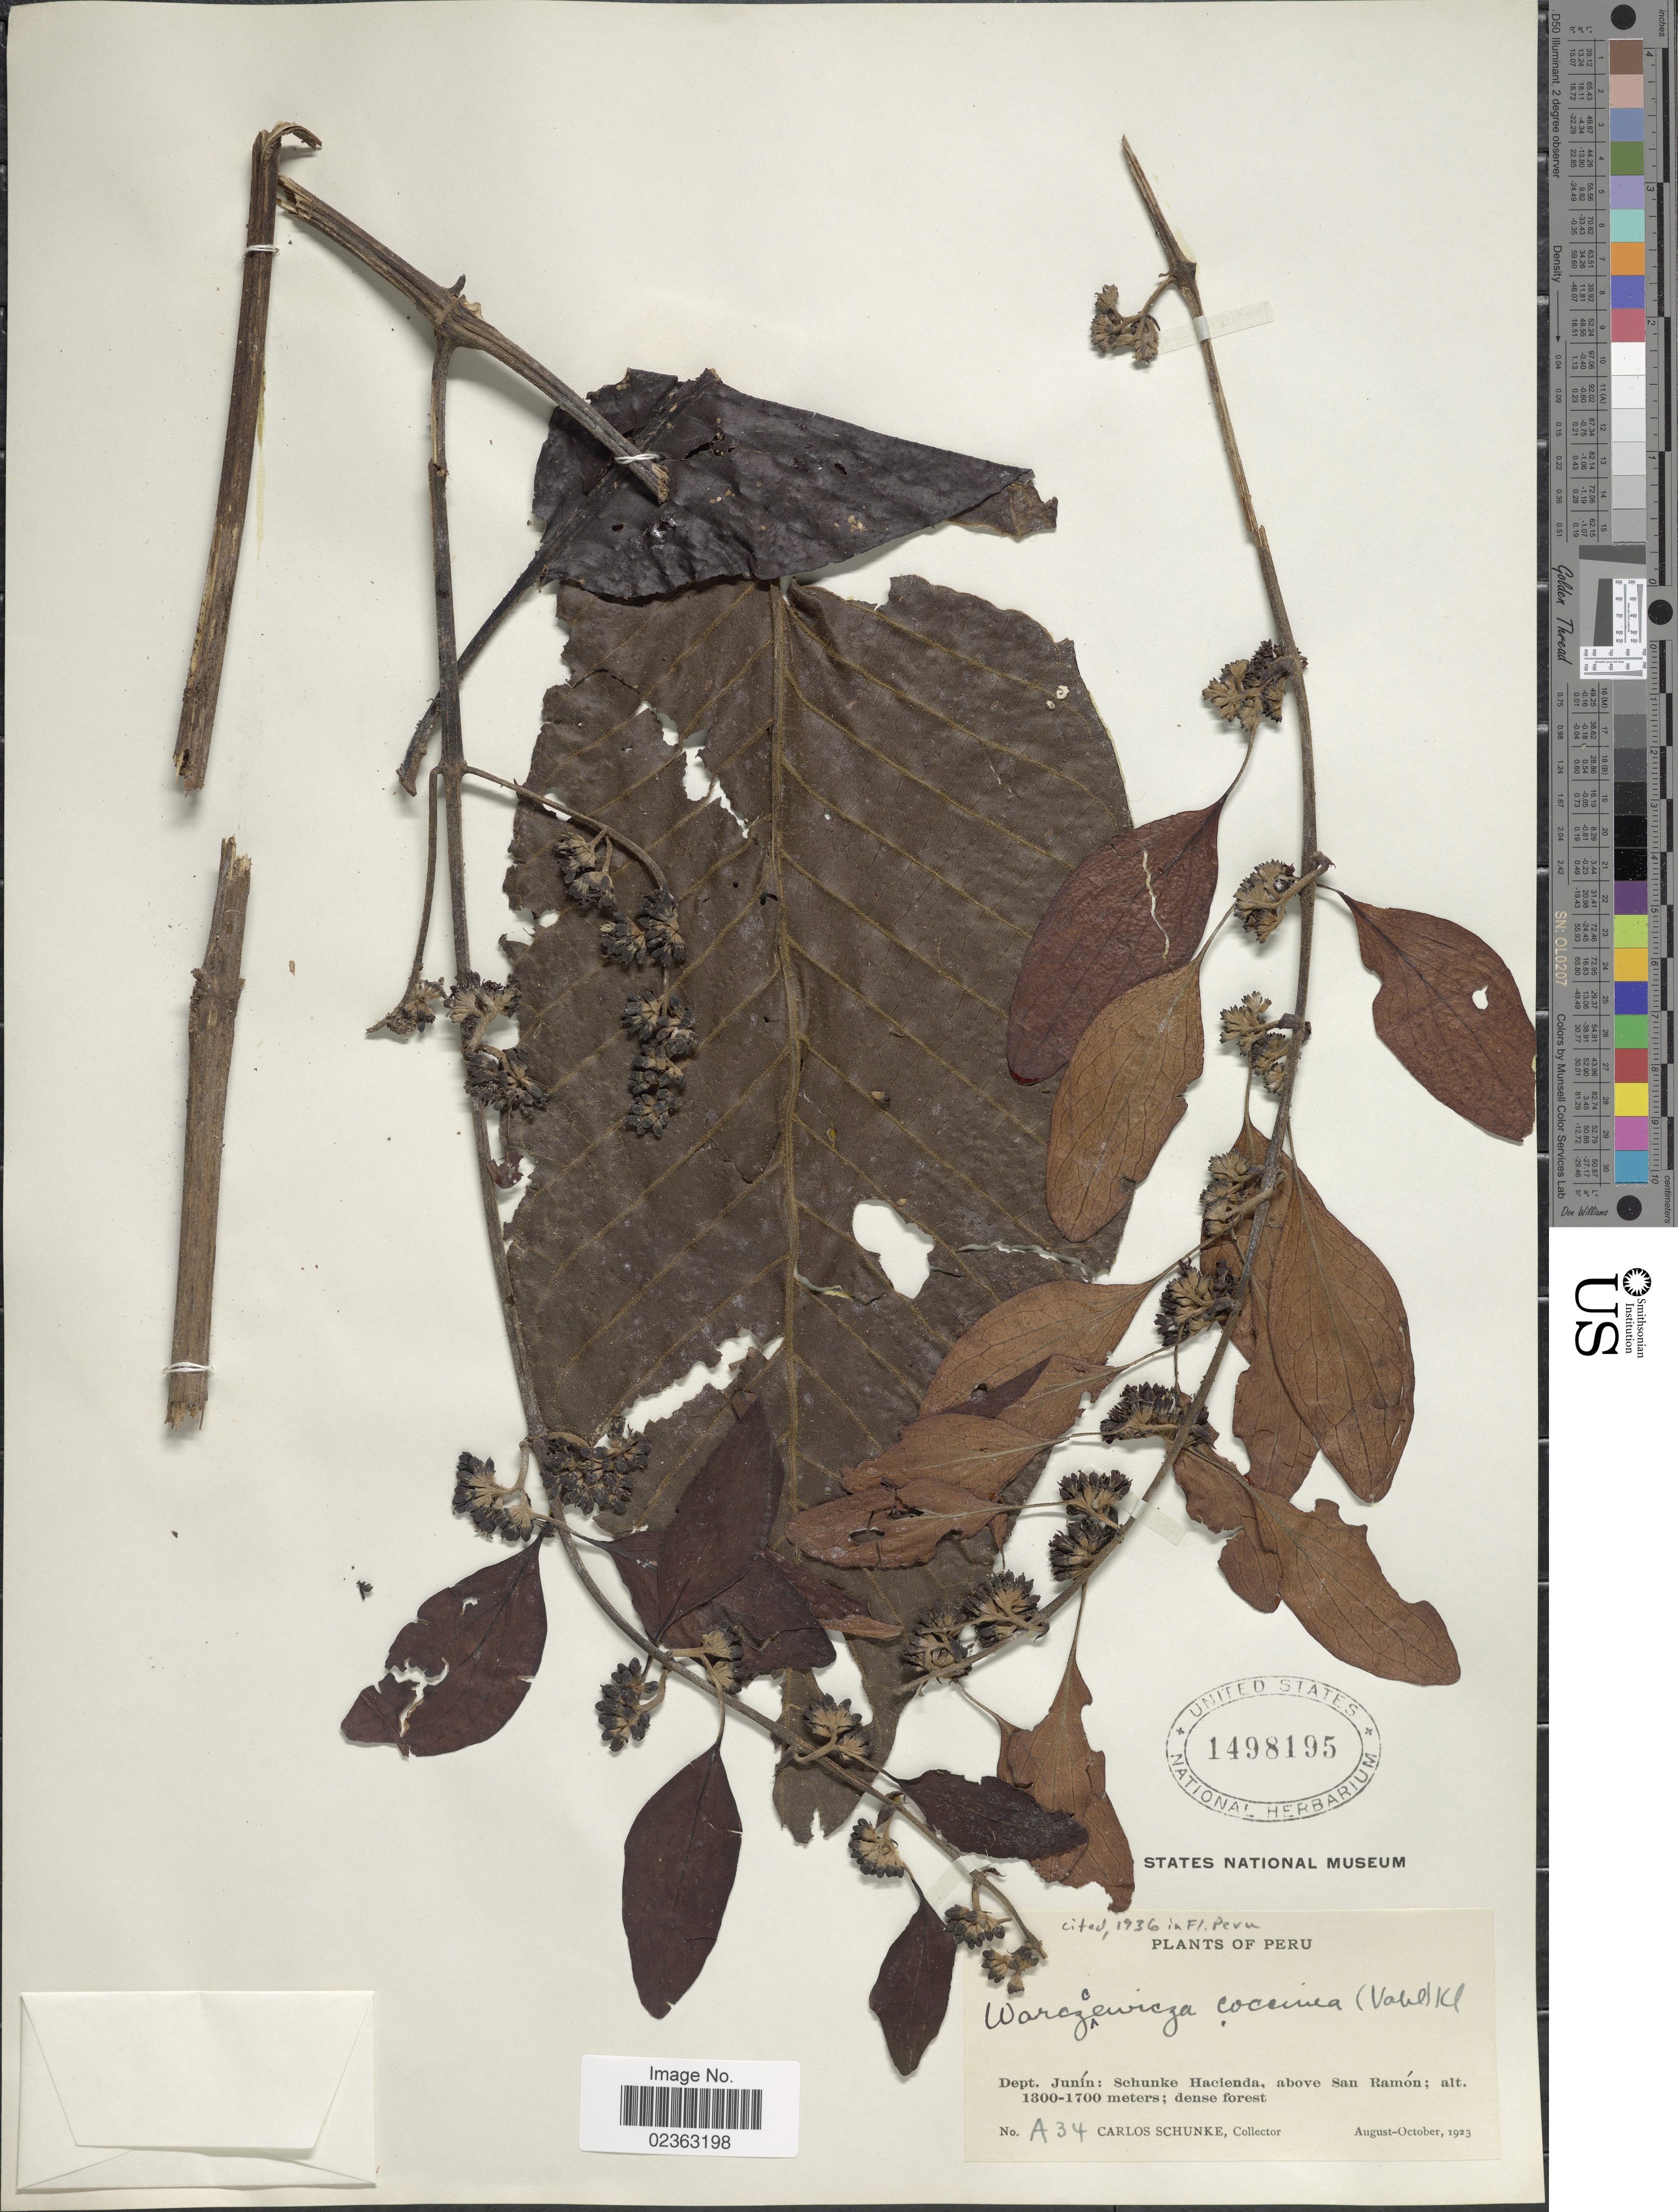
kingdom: Plantae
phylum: Tracheophyta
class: Magnoliopsida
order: Gentianales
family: Rubiaceae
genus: Warszewiczia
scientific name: Warszewiczia coccinea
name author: (Vahl) Klotzsch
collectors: C. Schunke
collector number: A34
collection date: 1923-08/1923-10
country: Peru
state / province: Junín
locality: Schunke Hacienda, above San Ramon; dense forest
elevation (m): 1300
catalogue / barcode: US 1498195